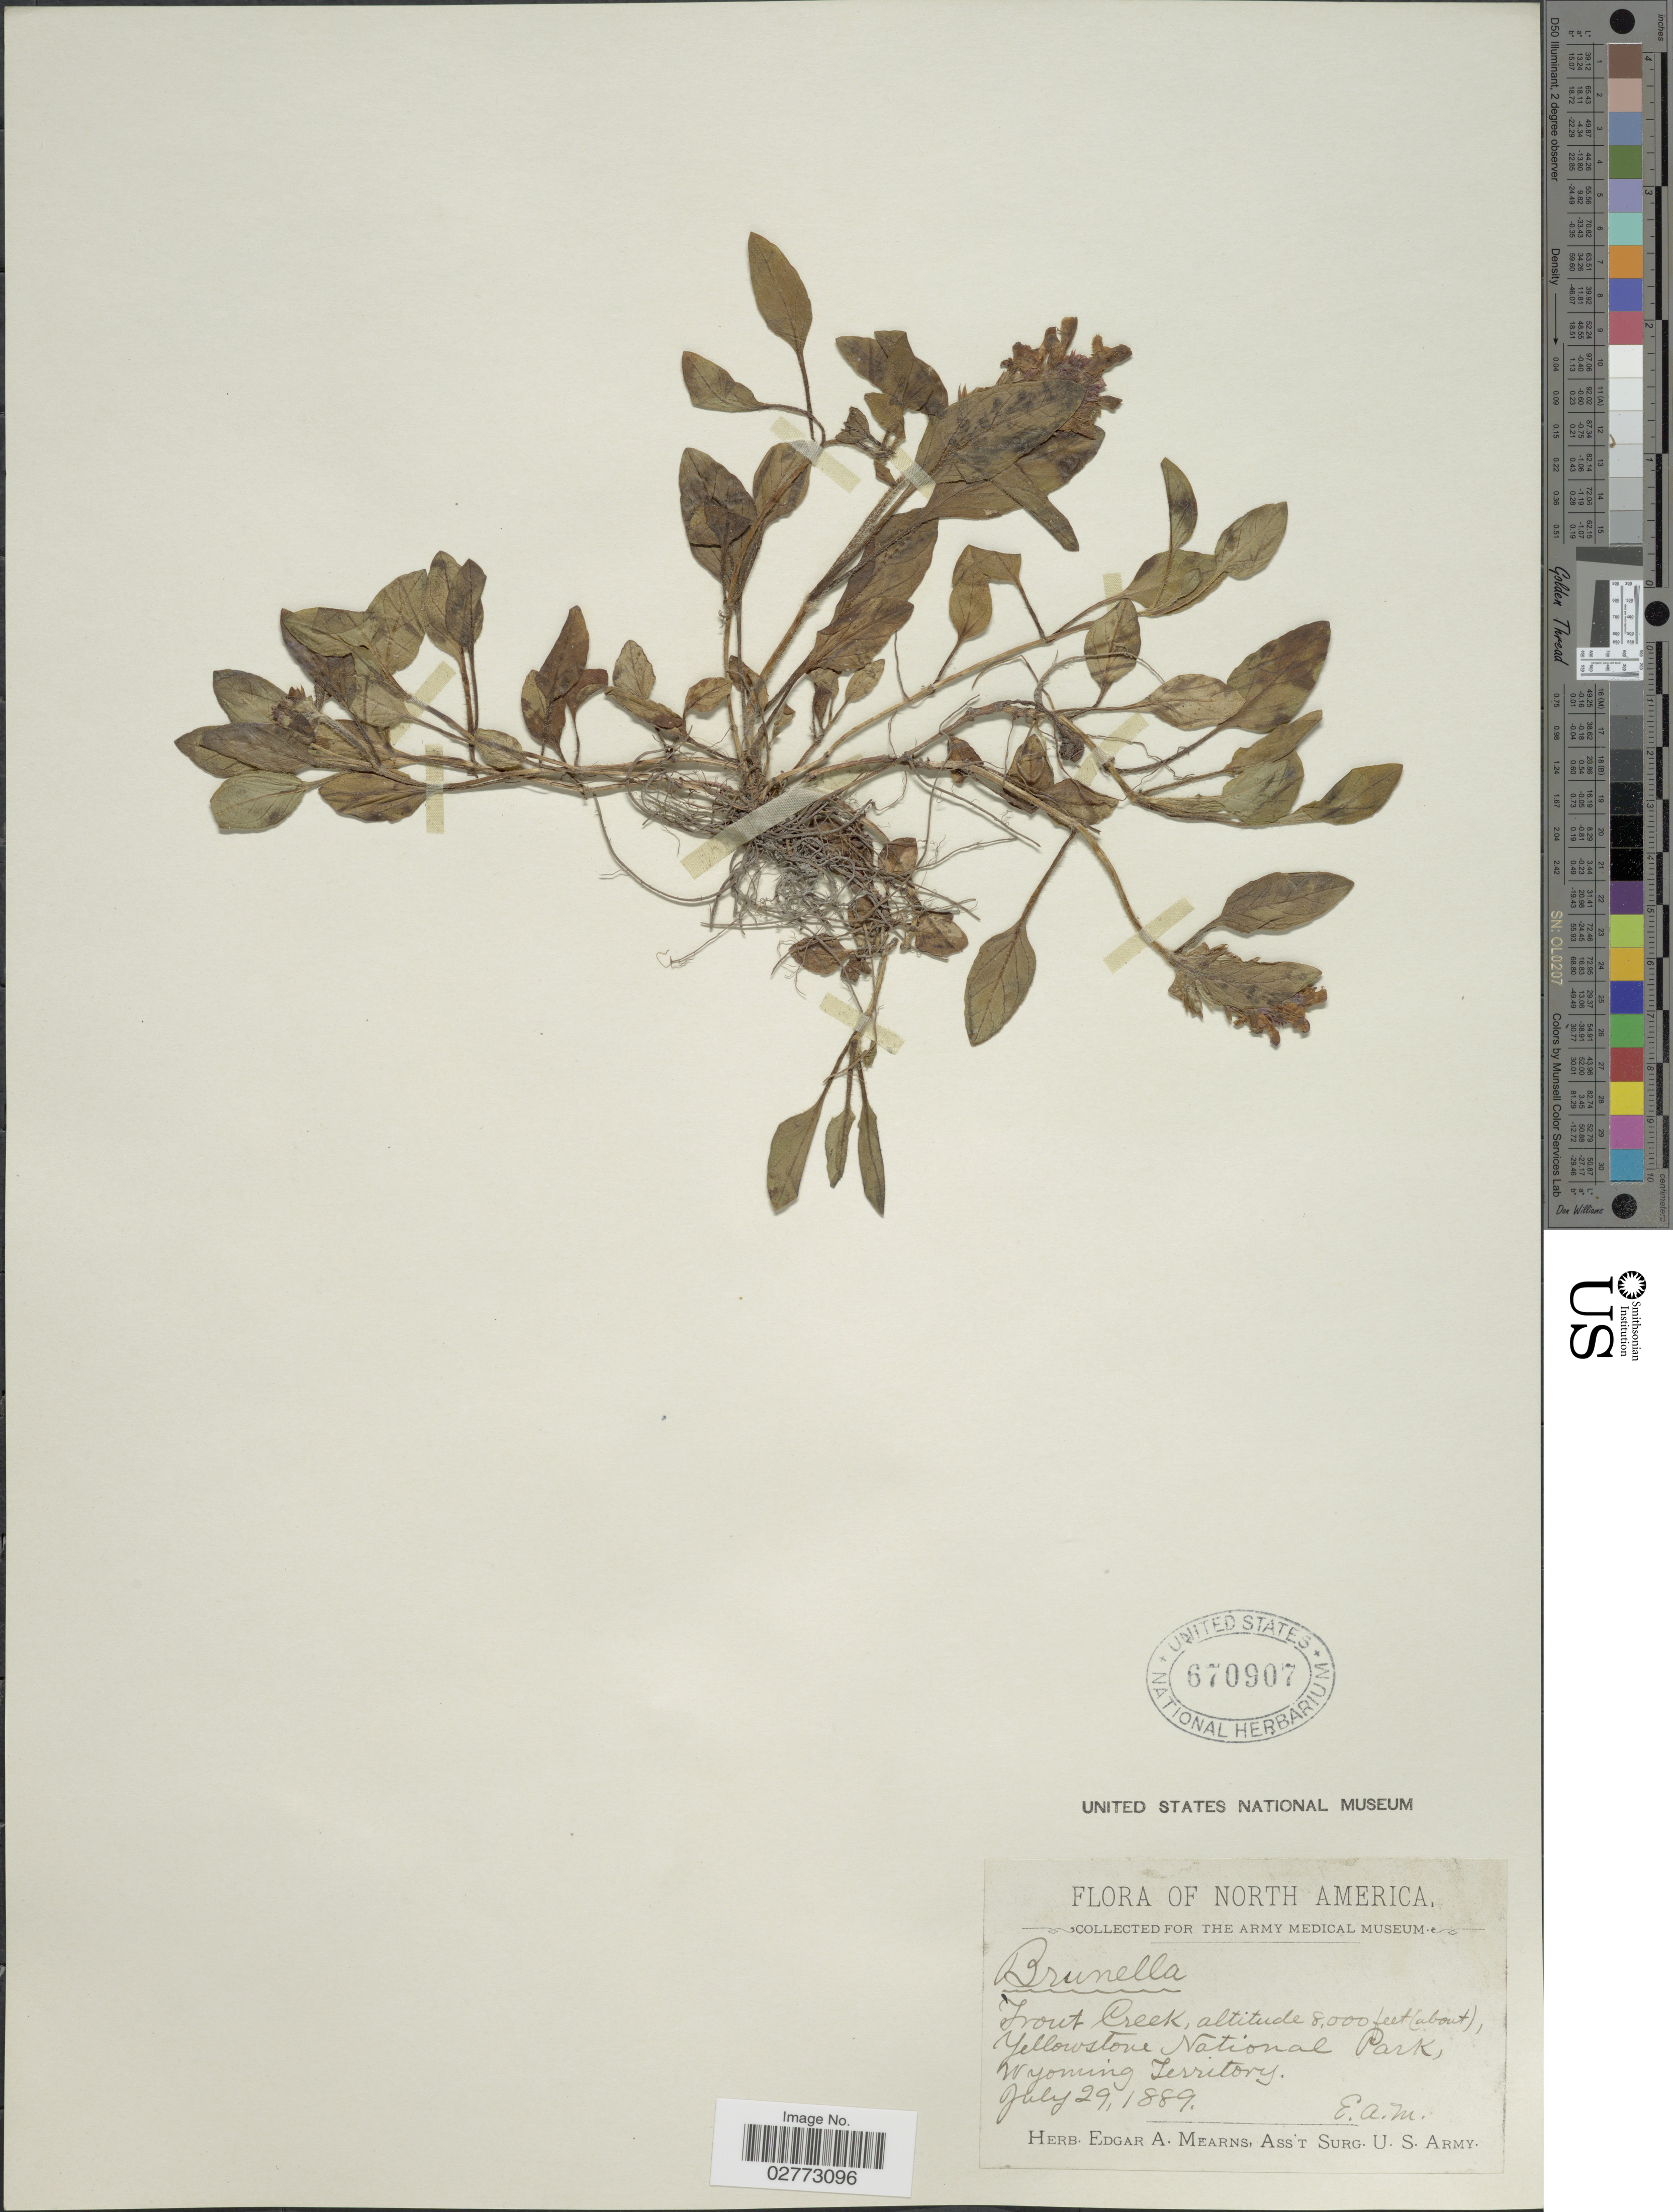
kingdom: Plantae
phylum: Tracheophyta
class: Magnoliopsida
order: Lamiales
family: Lamiaceae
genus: Prunella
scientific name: Prunella vulgaris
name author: L.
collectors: E. A. Mearns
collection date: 1889-07-29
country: United States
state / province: Wyoming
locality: Trout Creek, Yellowstone National Park, Wyoming Territory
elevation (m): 2438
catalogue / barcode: US 670907